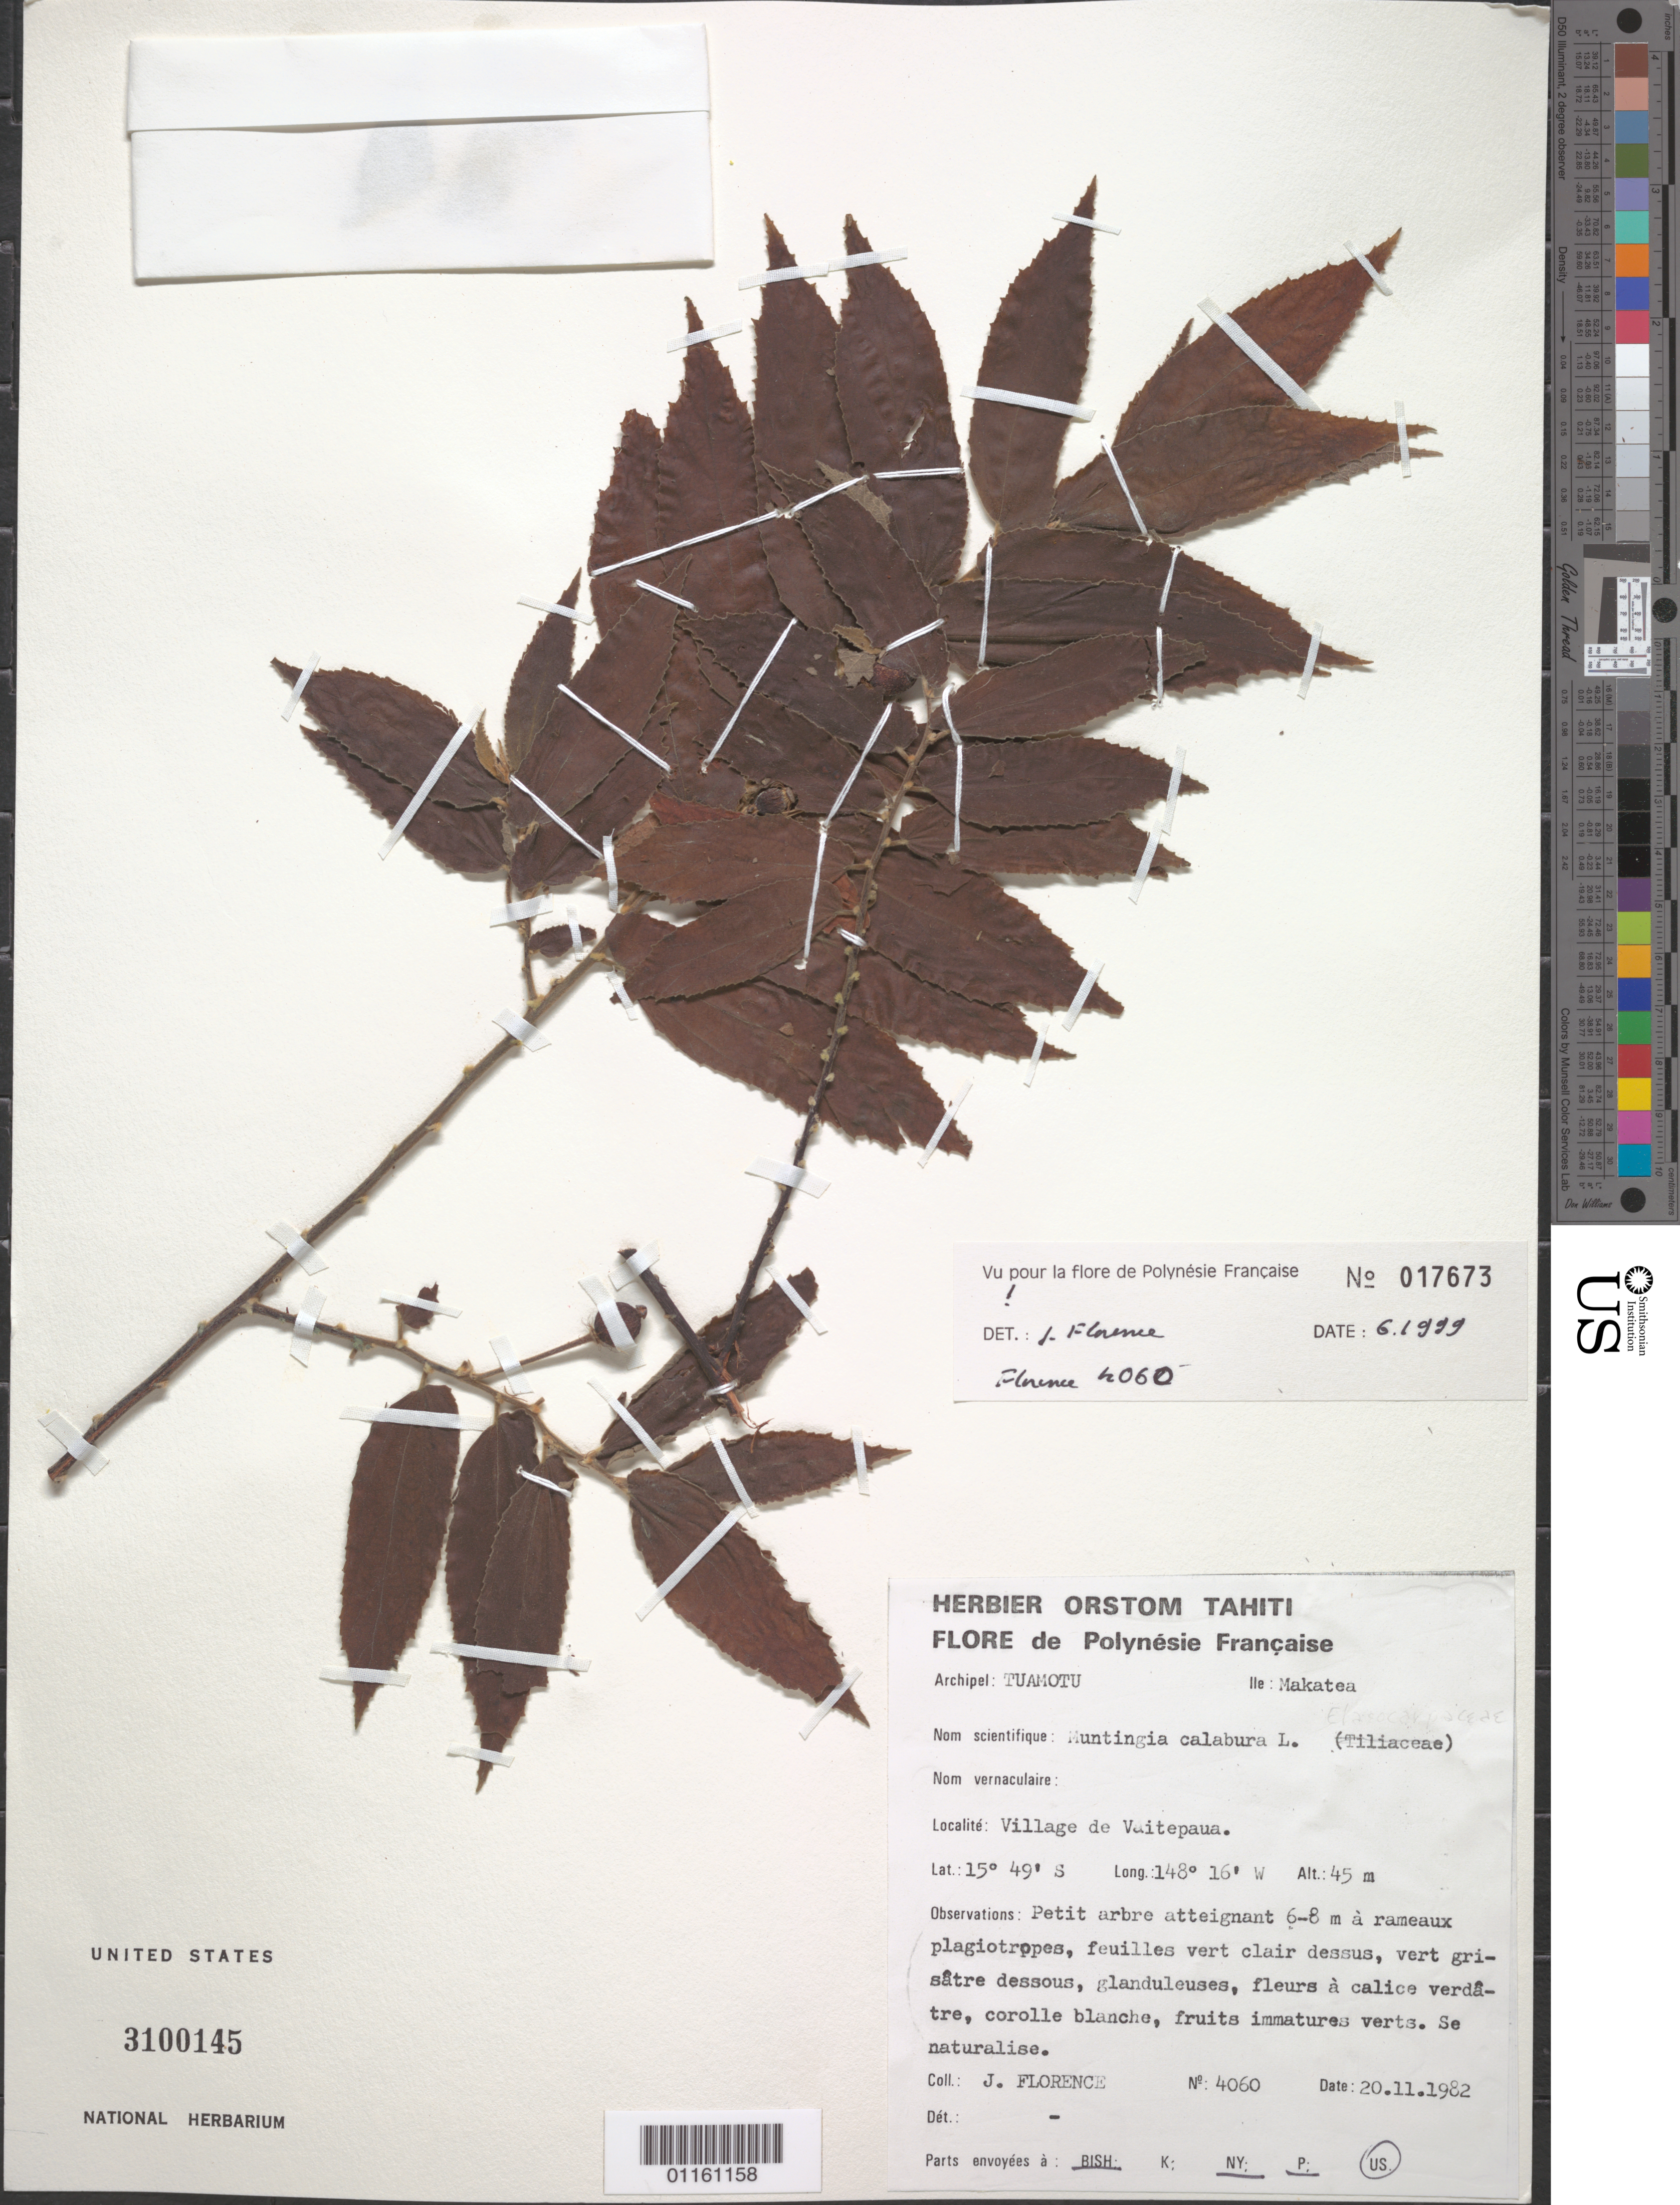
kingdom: Plantae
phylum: Tracheophyta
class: Magnoliopsida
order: Malvales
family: Muntingiaceae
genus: Muntingia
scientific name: Muntingia calabura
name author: L.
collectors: J. Florence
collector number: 4060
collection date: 1982-11-20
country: French Polynesia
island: Makatea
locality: Village de Vaitepaua.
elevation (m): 45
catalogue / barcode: US 3100145